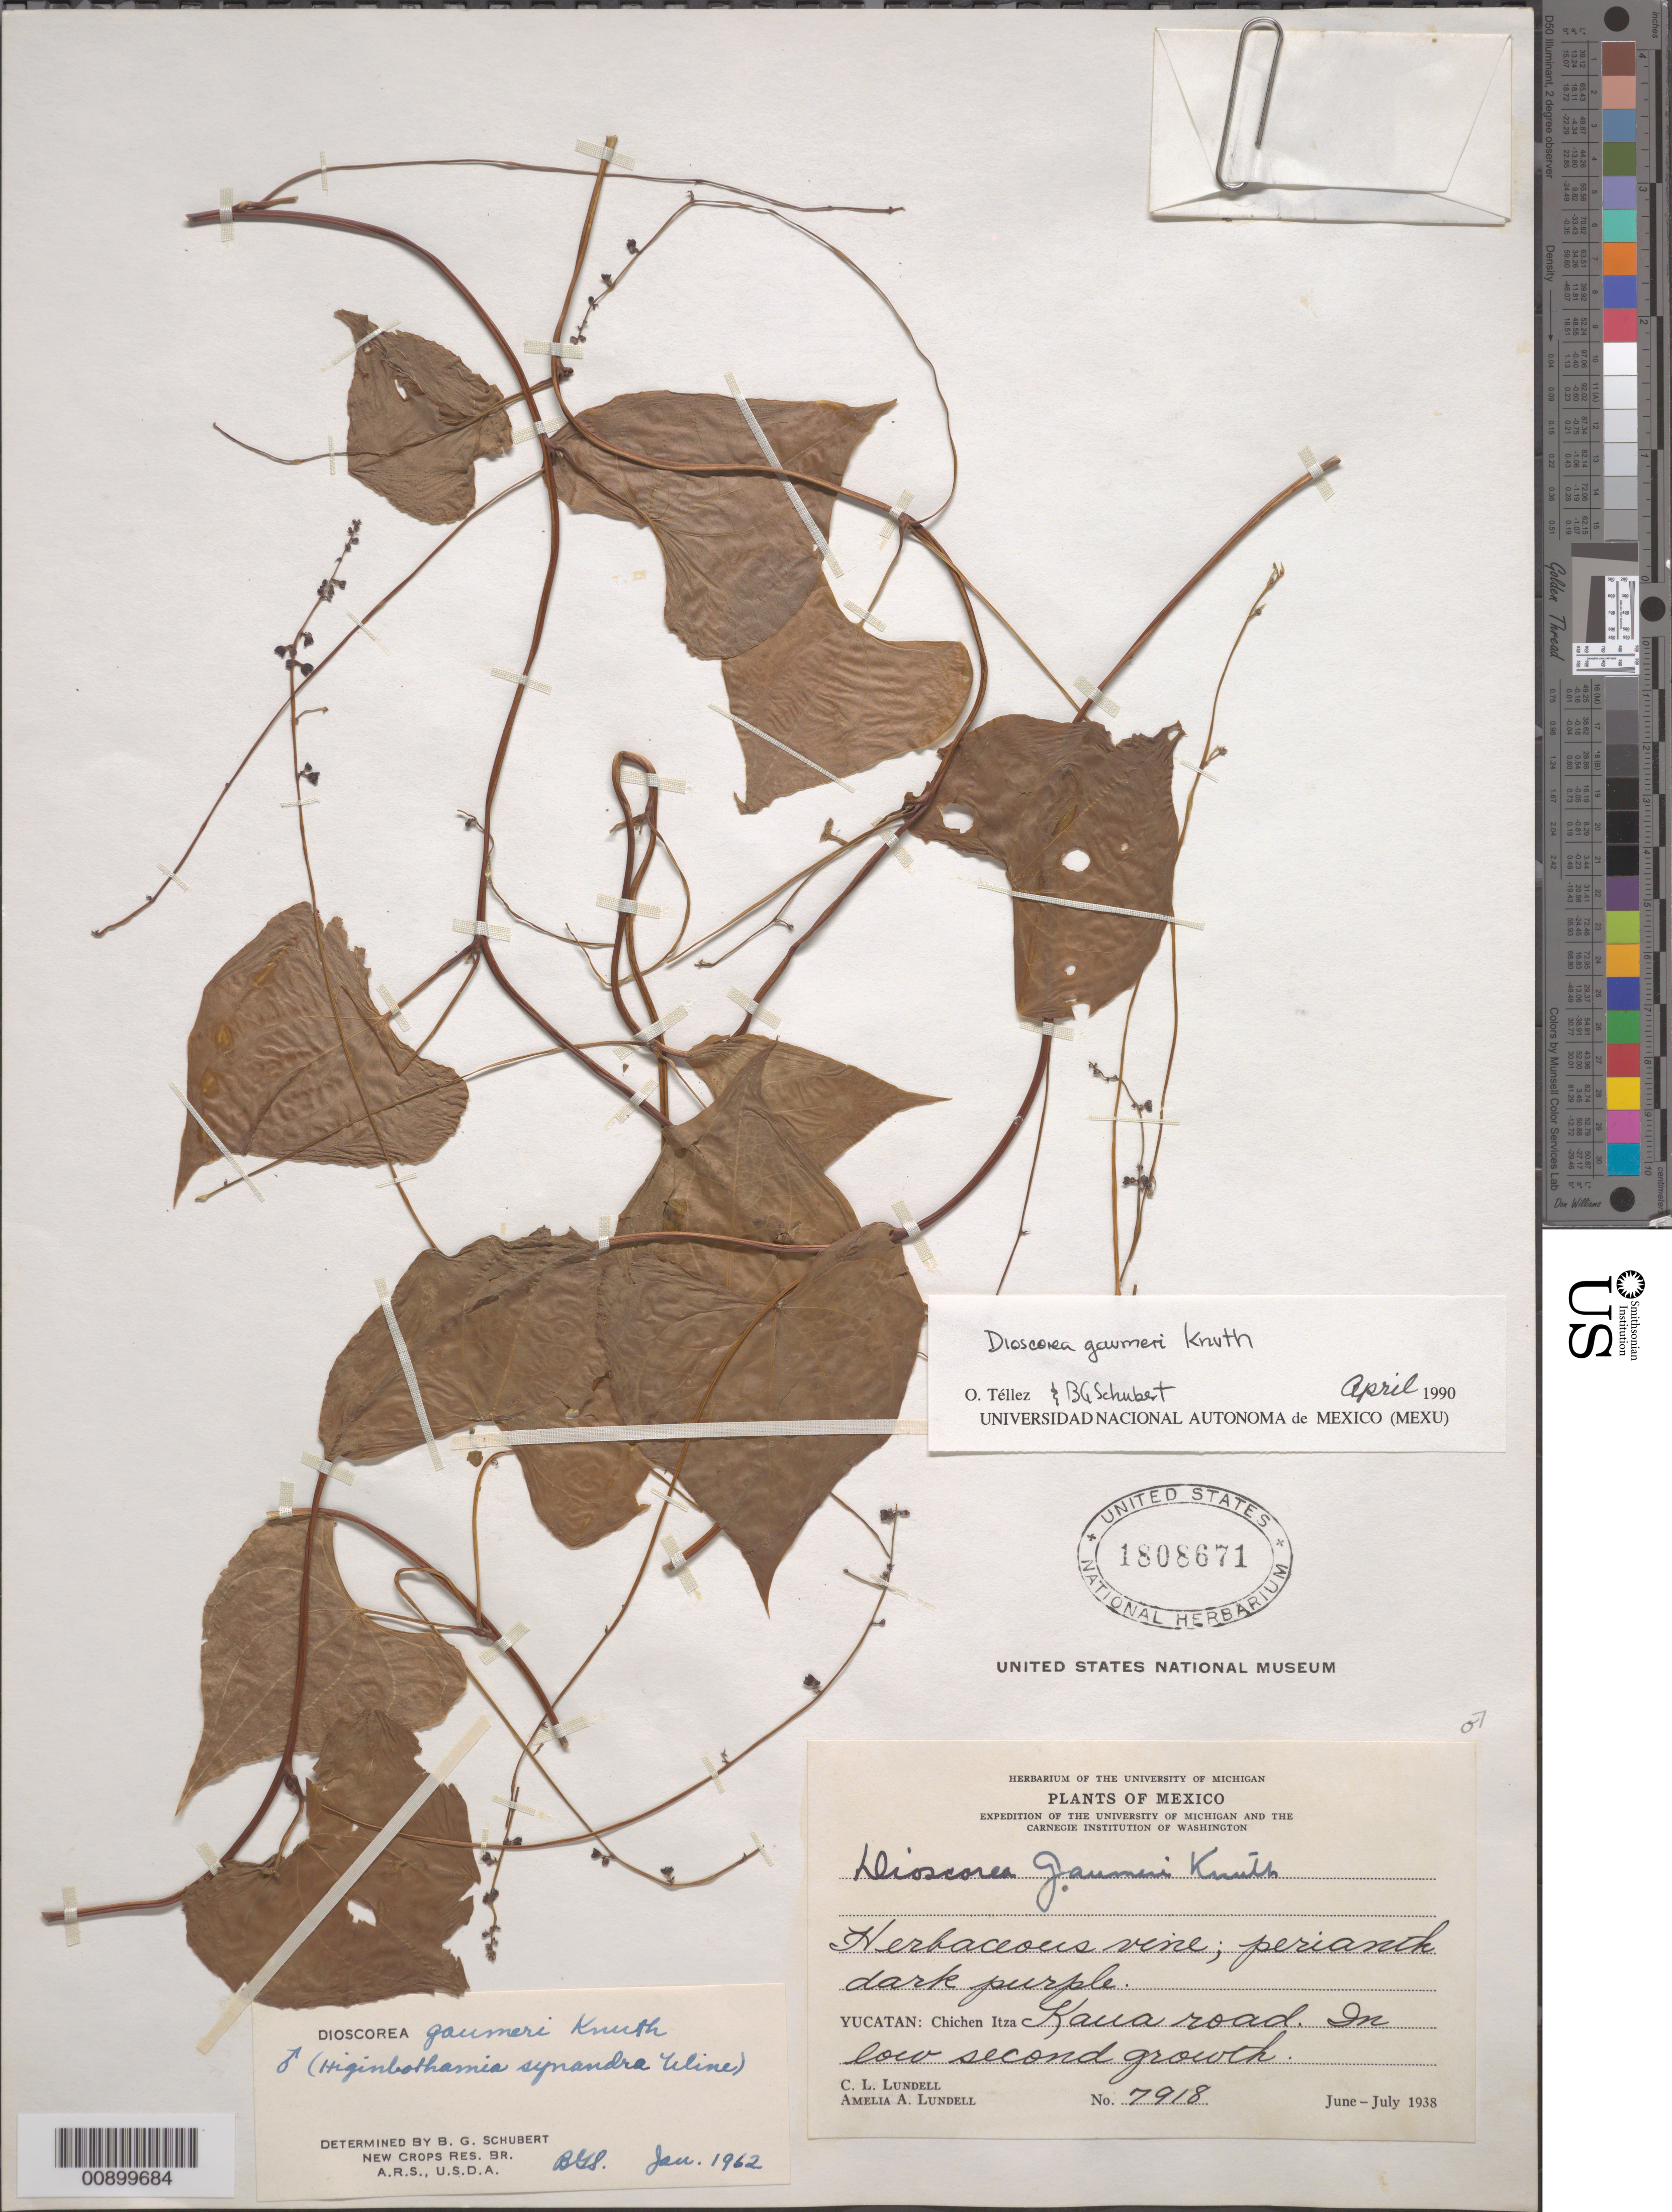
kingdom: Plantae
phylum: Tracheophyta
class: Liliopsida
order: Dioscoreales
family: Dioscoreaceae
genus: Dioscorea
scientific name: Dioscorea gaumeri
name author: R. Knuth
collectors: C. L. Lundell & A. A. Lundell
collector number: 7918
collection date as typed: Jun 1938 to -- Jul 1938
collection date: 1938-06/1938-07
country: Mexico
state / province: Yucatán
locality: Yucatán: Chichen Itza. Kaua road.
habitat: In second growth.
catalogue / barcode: US 1808671